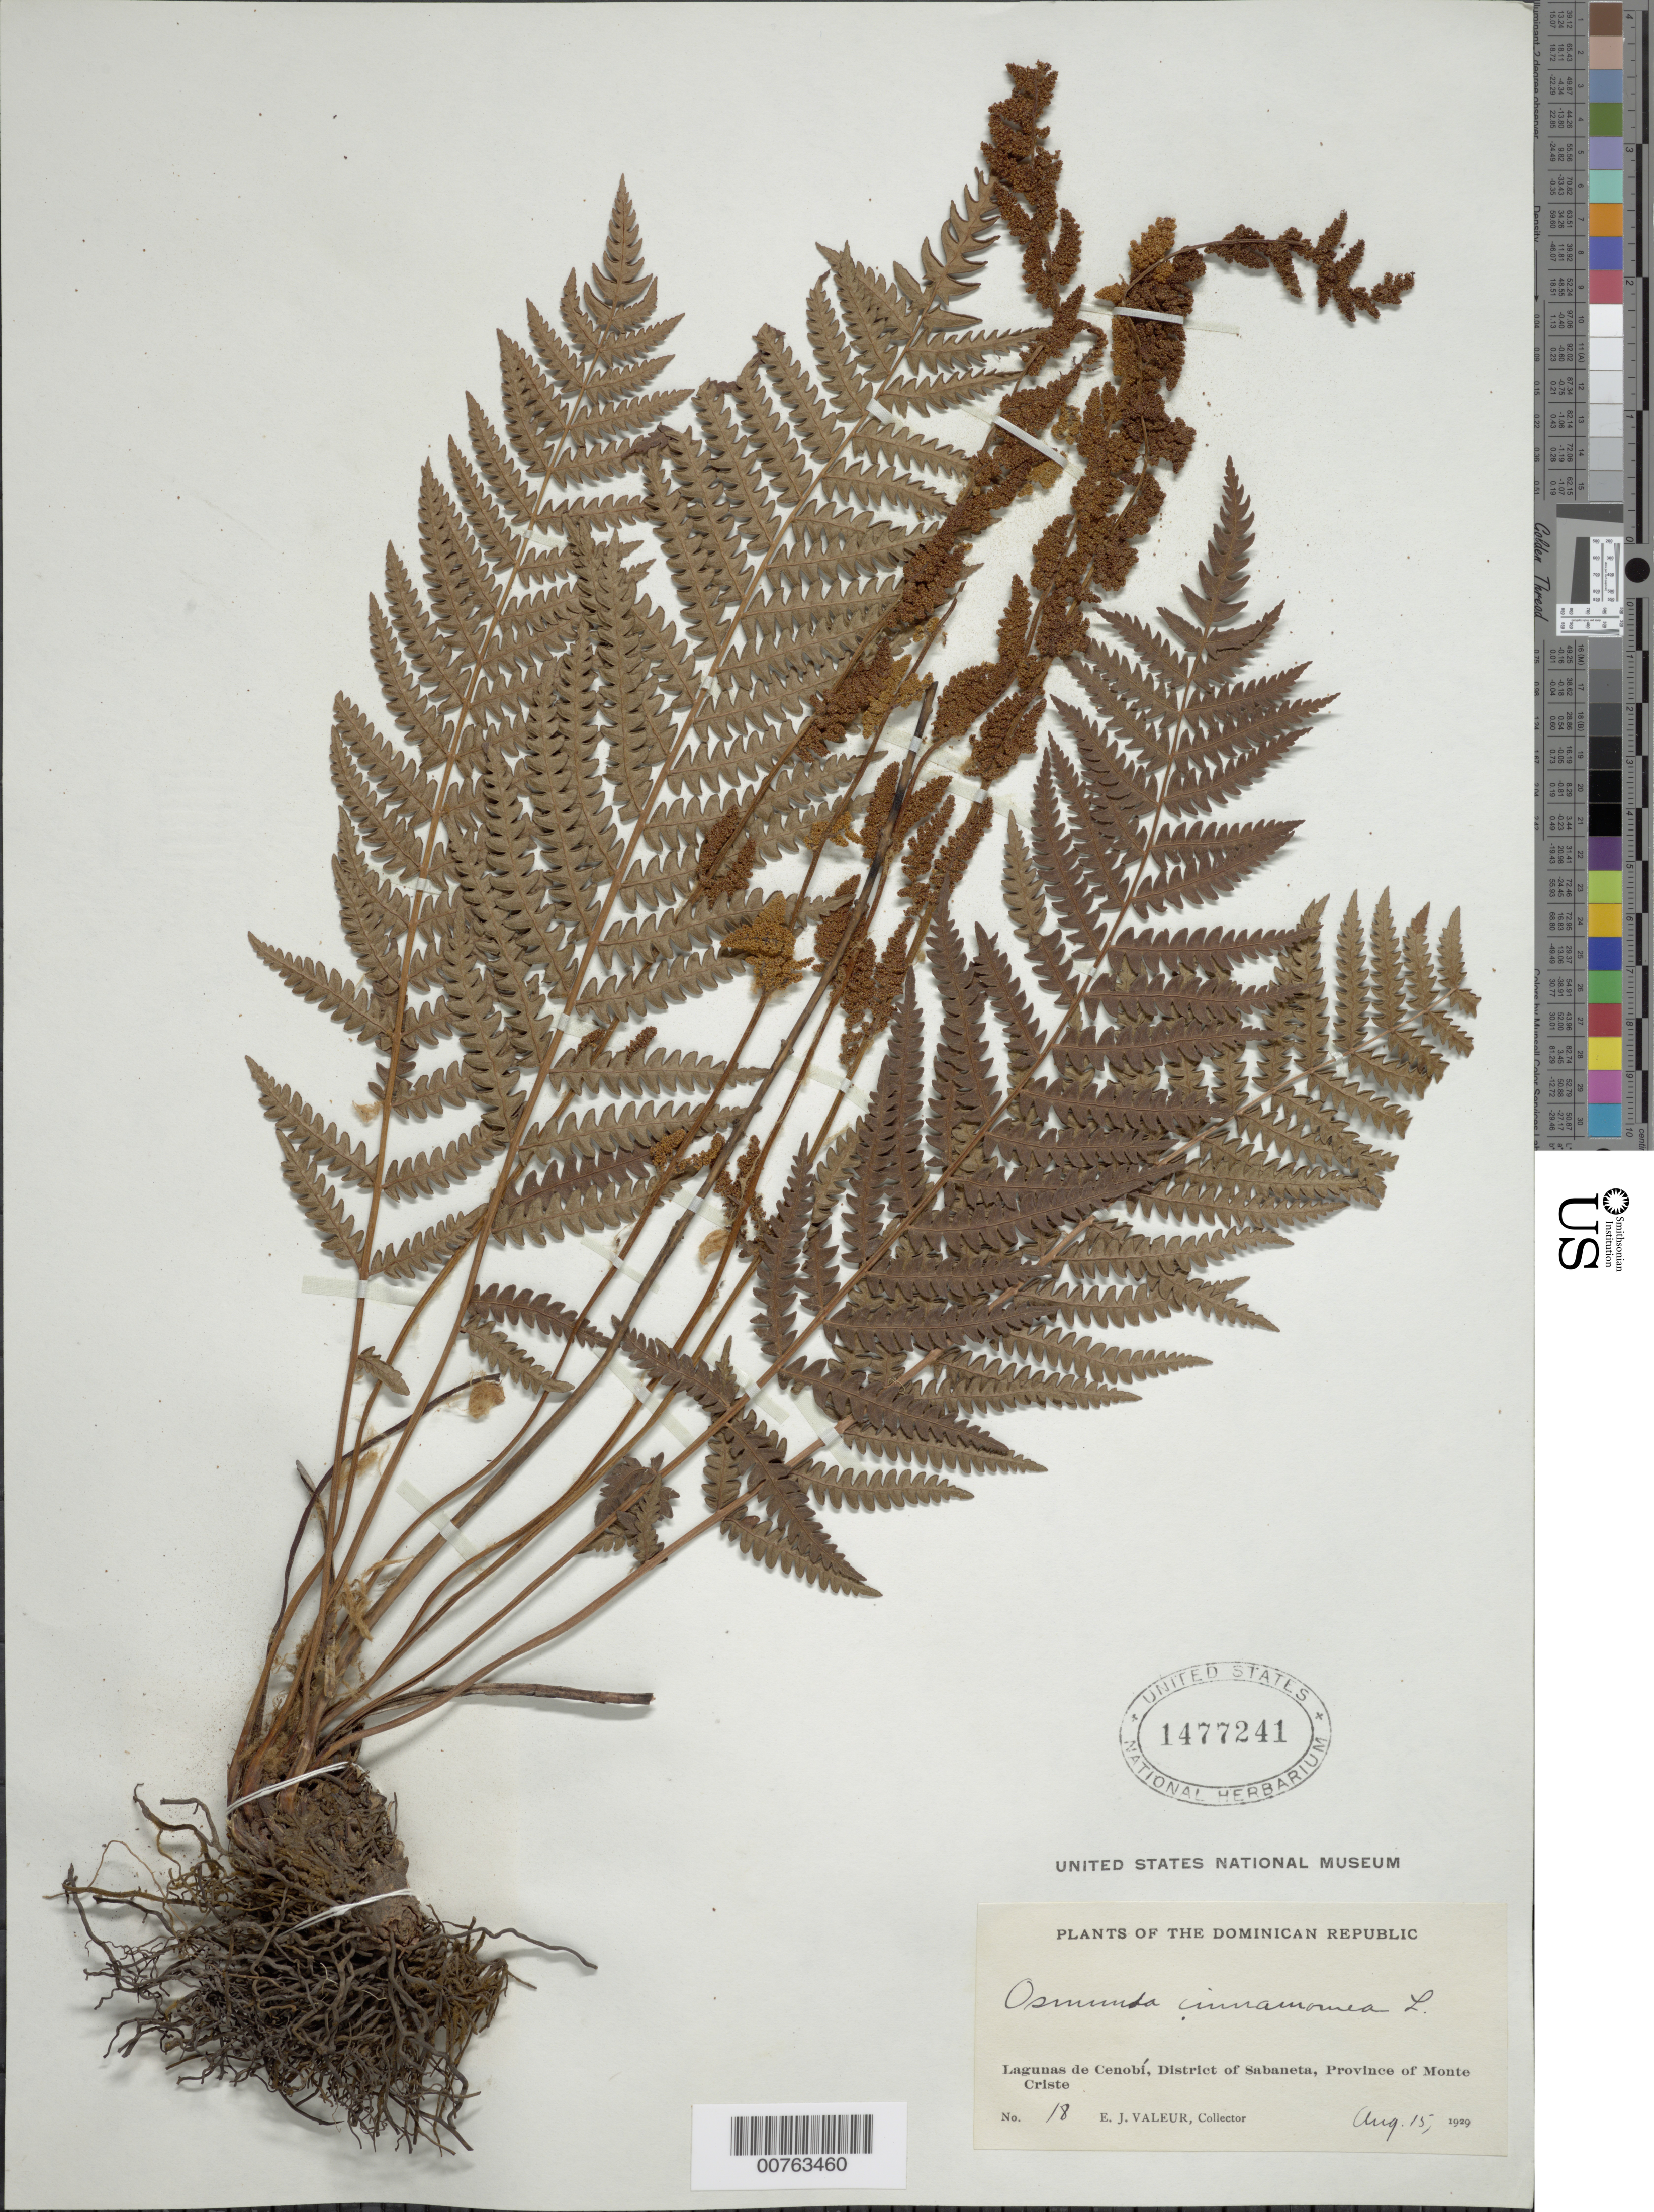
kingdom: Plantae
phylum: Tracheophyta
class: Polypodiopsida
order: Osmundales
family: Osmundaceae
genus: Osmundastrum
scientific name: Osmundastrum cinnamomeum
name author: (L.) C. Presl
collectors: E. Valeur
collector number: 18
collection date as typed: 15 Aug 1929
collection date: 1929-08-15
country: Dominican Republic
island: Hispaniola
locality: Lagunas de Cenobi. District of Sabaneta. Province of Monte Criste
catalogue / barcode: US 1477241